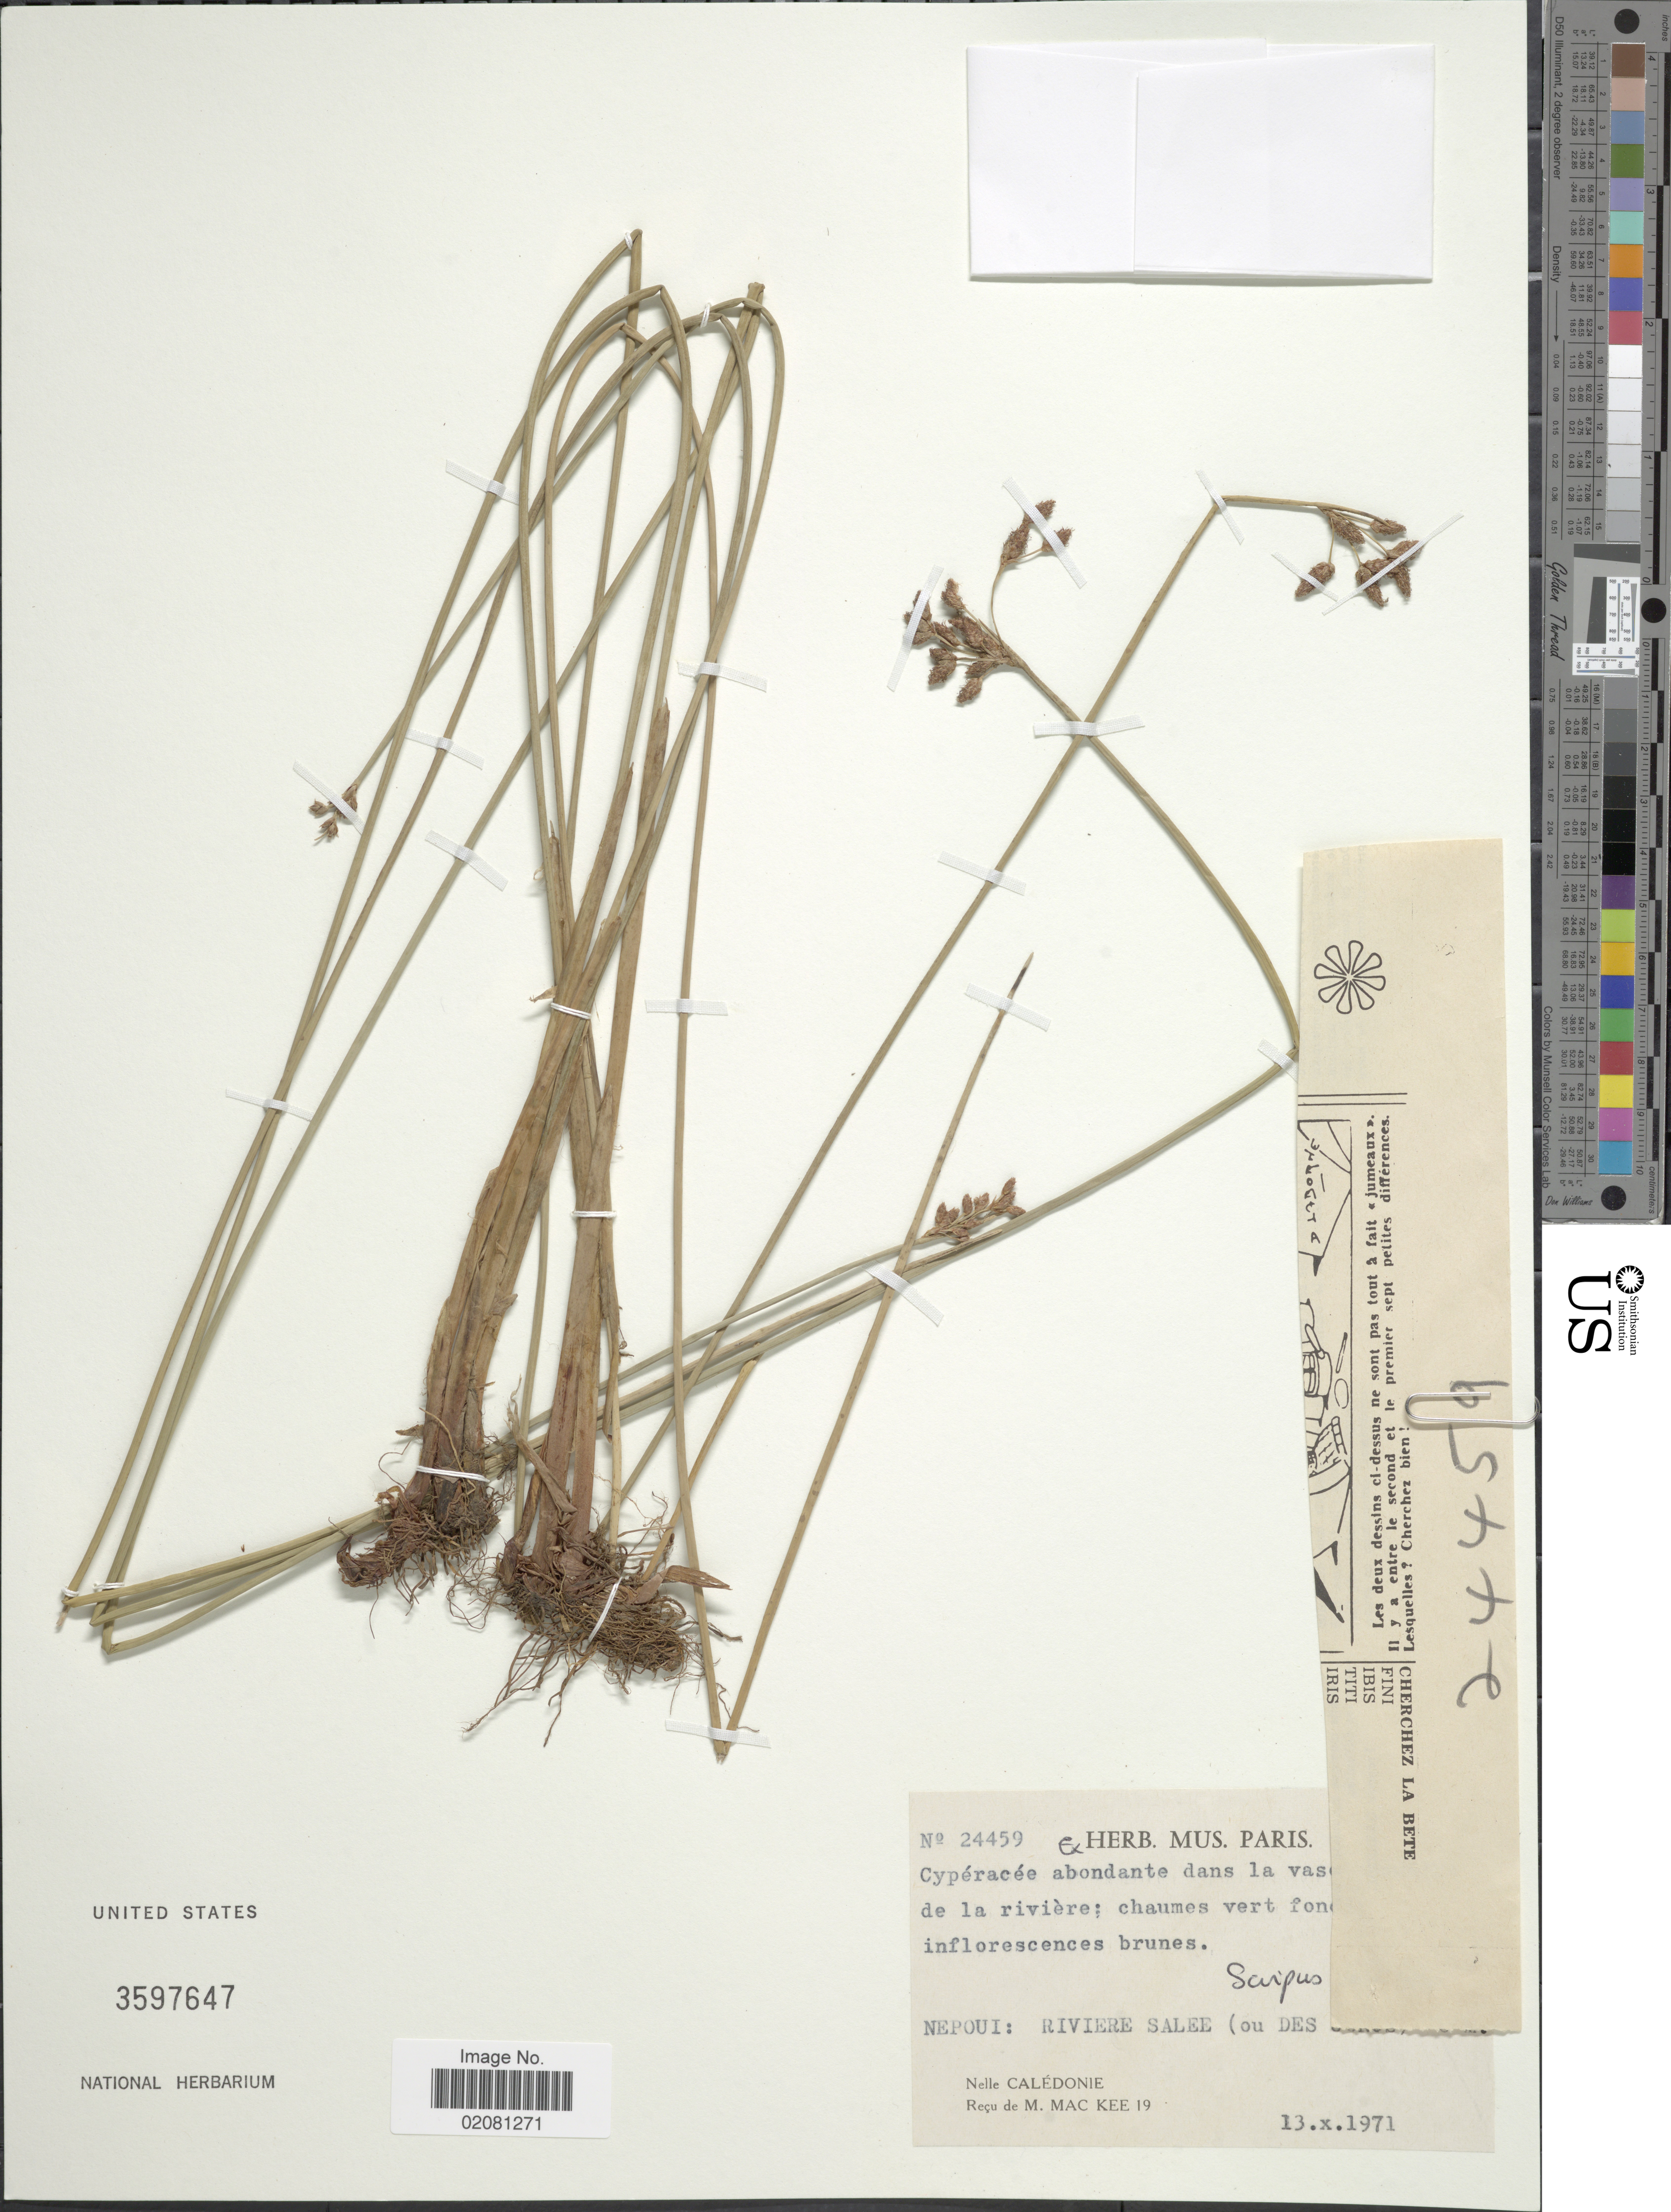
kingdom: Plantae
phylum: Tracheophyta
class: Liliopsida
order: Poales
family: Cyperaceae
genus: Schoenoplectus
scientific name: Schoenoplectus tabernaemontani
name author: (C.C. Gmel.) Palla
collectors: M. Mackee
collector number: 19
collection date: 1971-10-13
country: New Caledonia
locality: Nepoui: Riviere Salee (ou Des [illegible text]), Nelle Caledonie.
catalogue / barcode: US 3597647